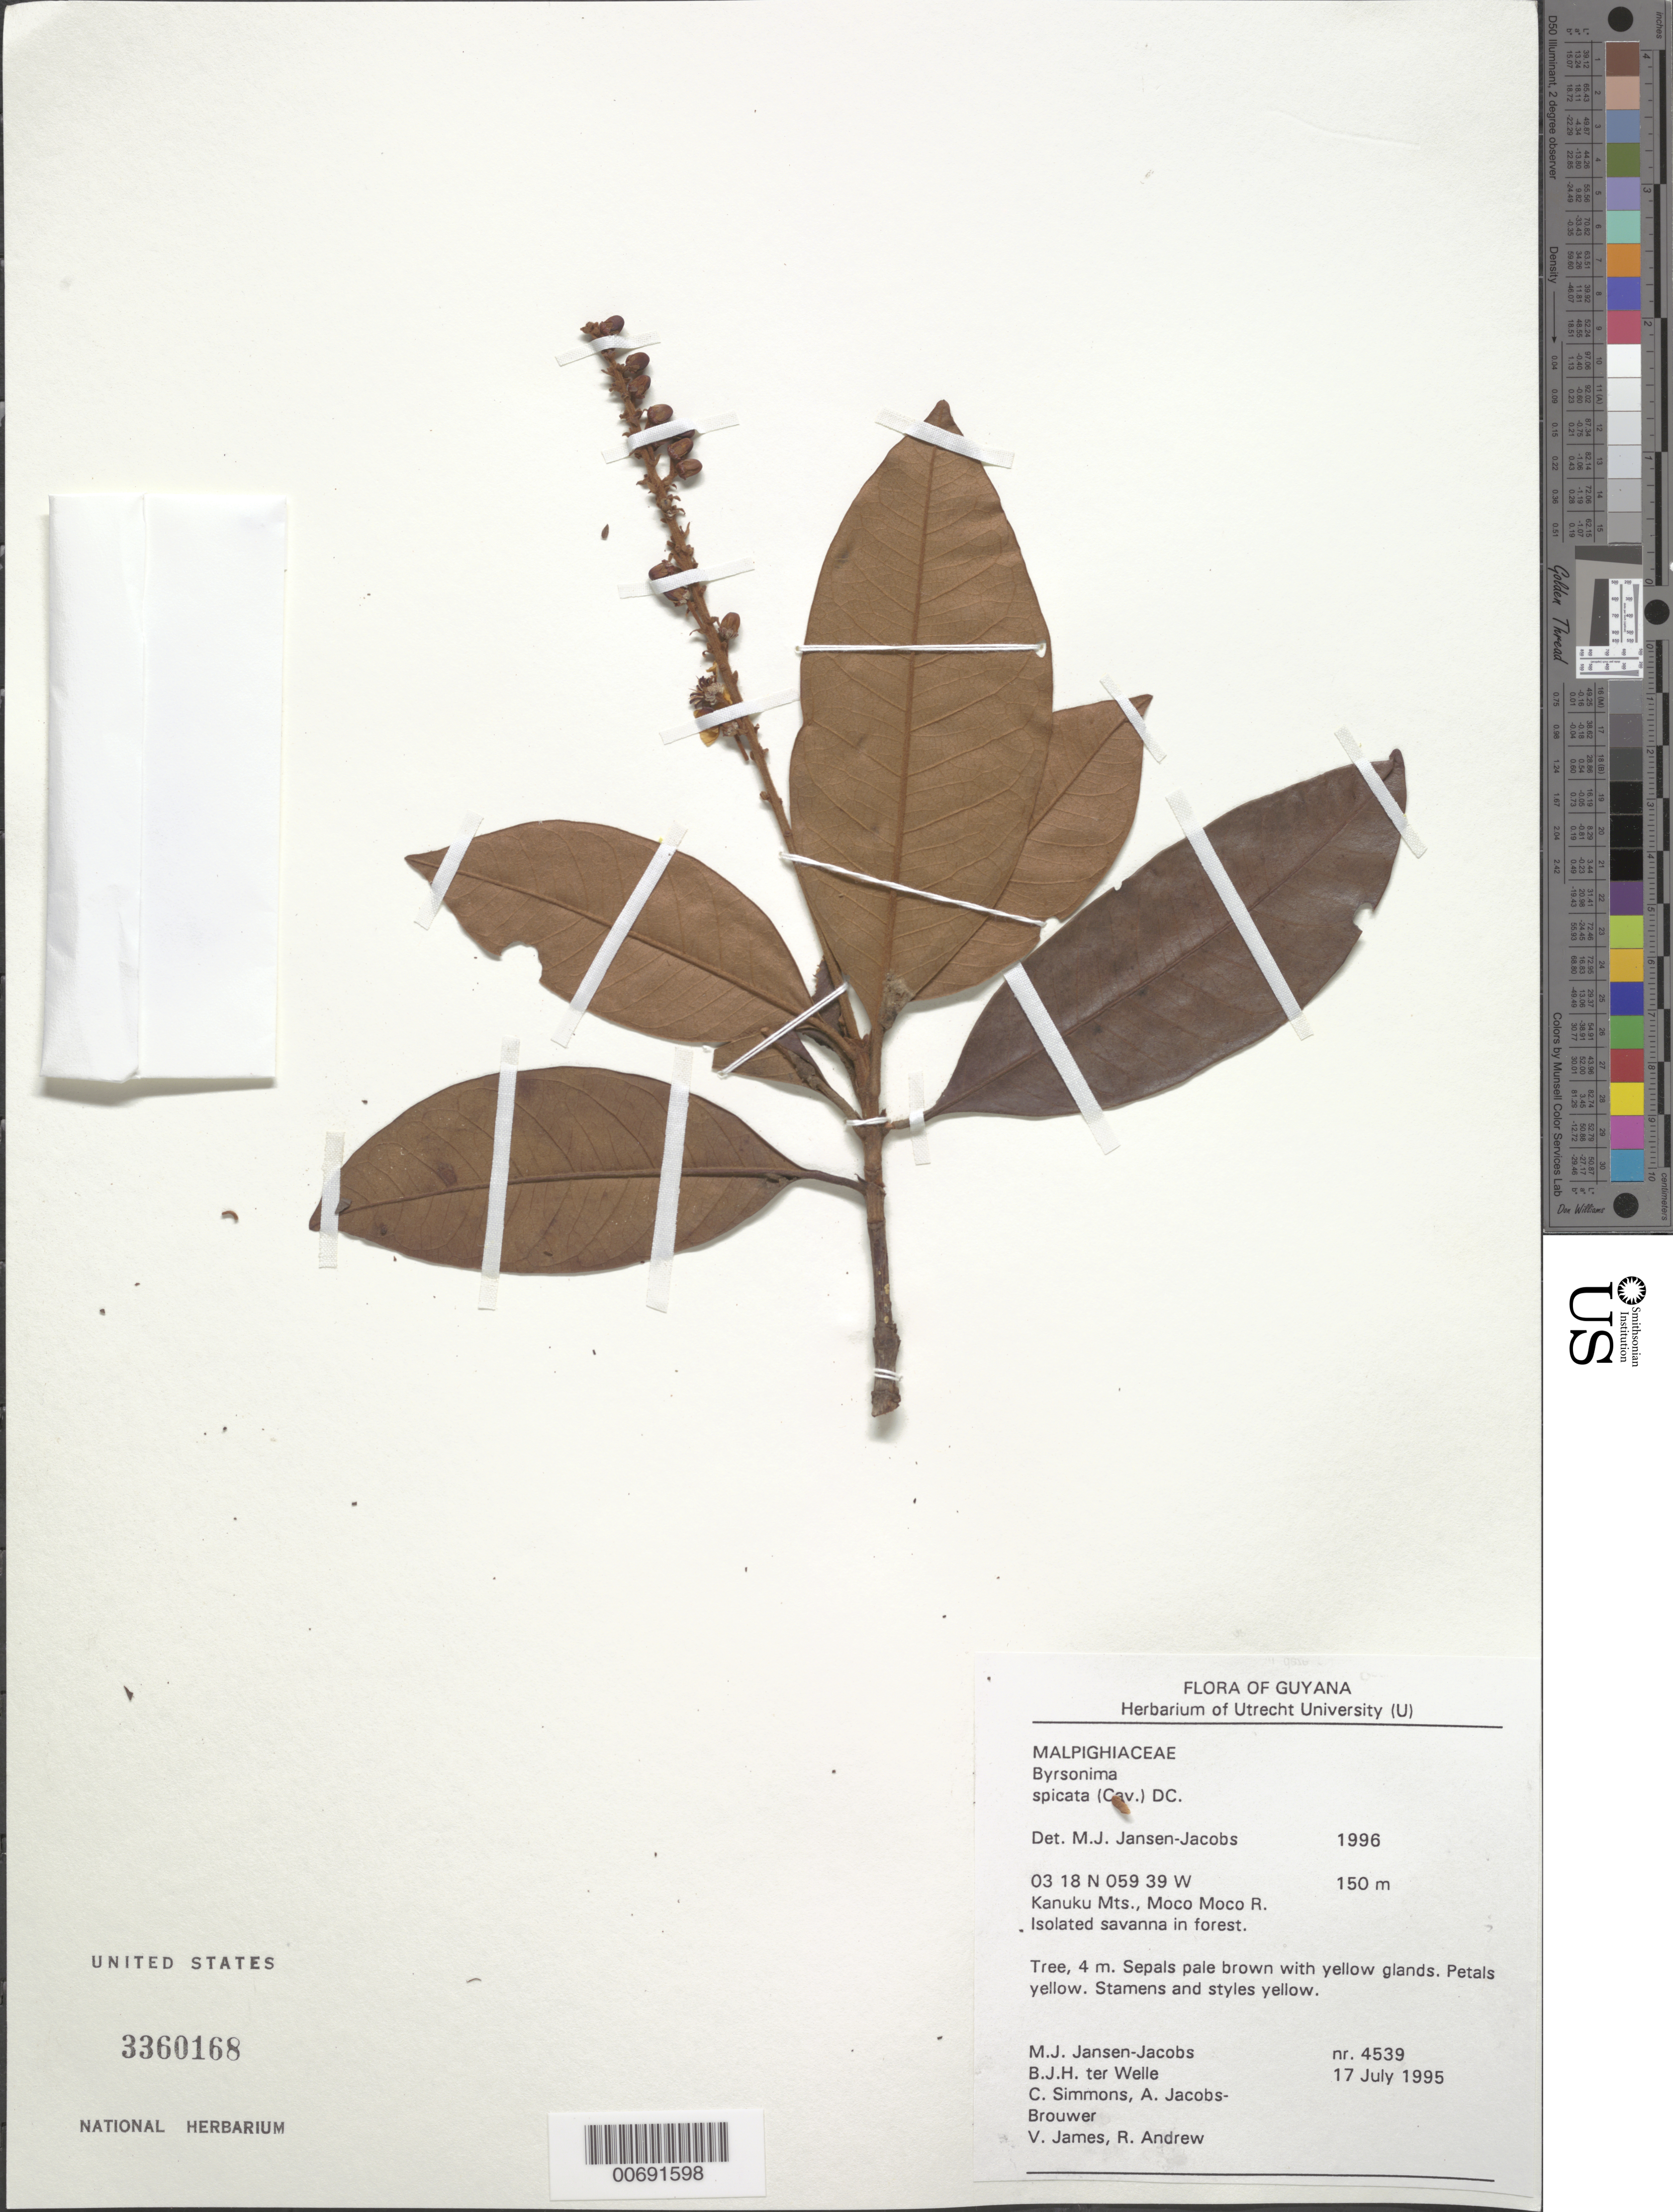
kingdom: Plantae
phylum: Tracheophyta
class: Magnoliopsida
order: Malpighiales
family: Malpighiaceae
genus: Byrsonima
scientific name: Byrsonima spicata (Cav.) DC.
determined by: Jansen-Jacobs, M. J., (U), Nationaal Herbarium Nederland, Utrecht University branch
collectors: M. J. Jansen-Jacobs, B. Welle, C. Simmons, A. Jacobs-Brouwer, V. James & R. Andrew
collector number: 4539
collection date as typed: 17-Jul-95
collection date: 1995-07-17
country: Guyana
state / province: U. Takutu-U. Essequibo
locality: Moco Moco River, Kanuku Mts.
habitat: Isolated savanna in forest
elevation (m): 150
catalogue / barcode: US 3360168